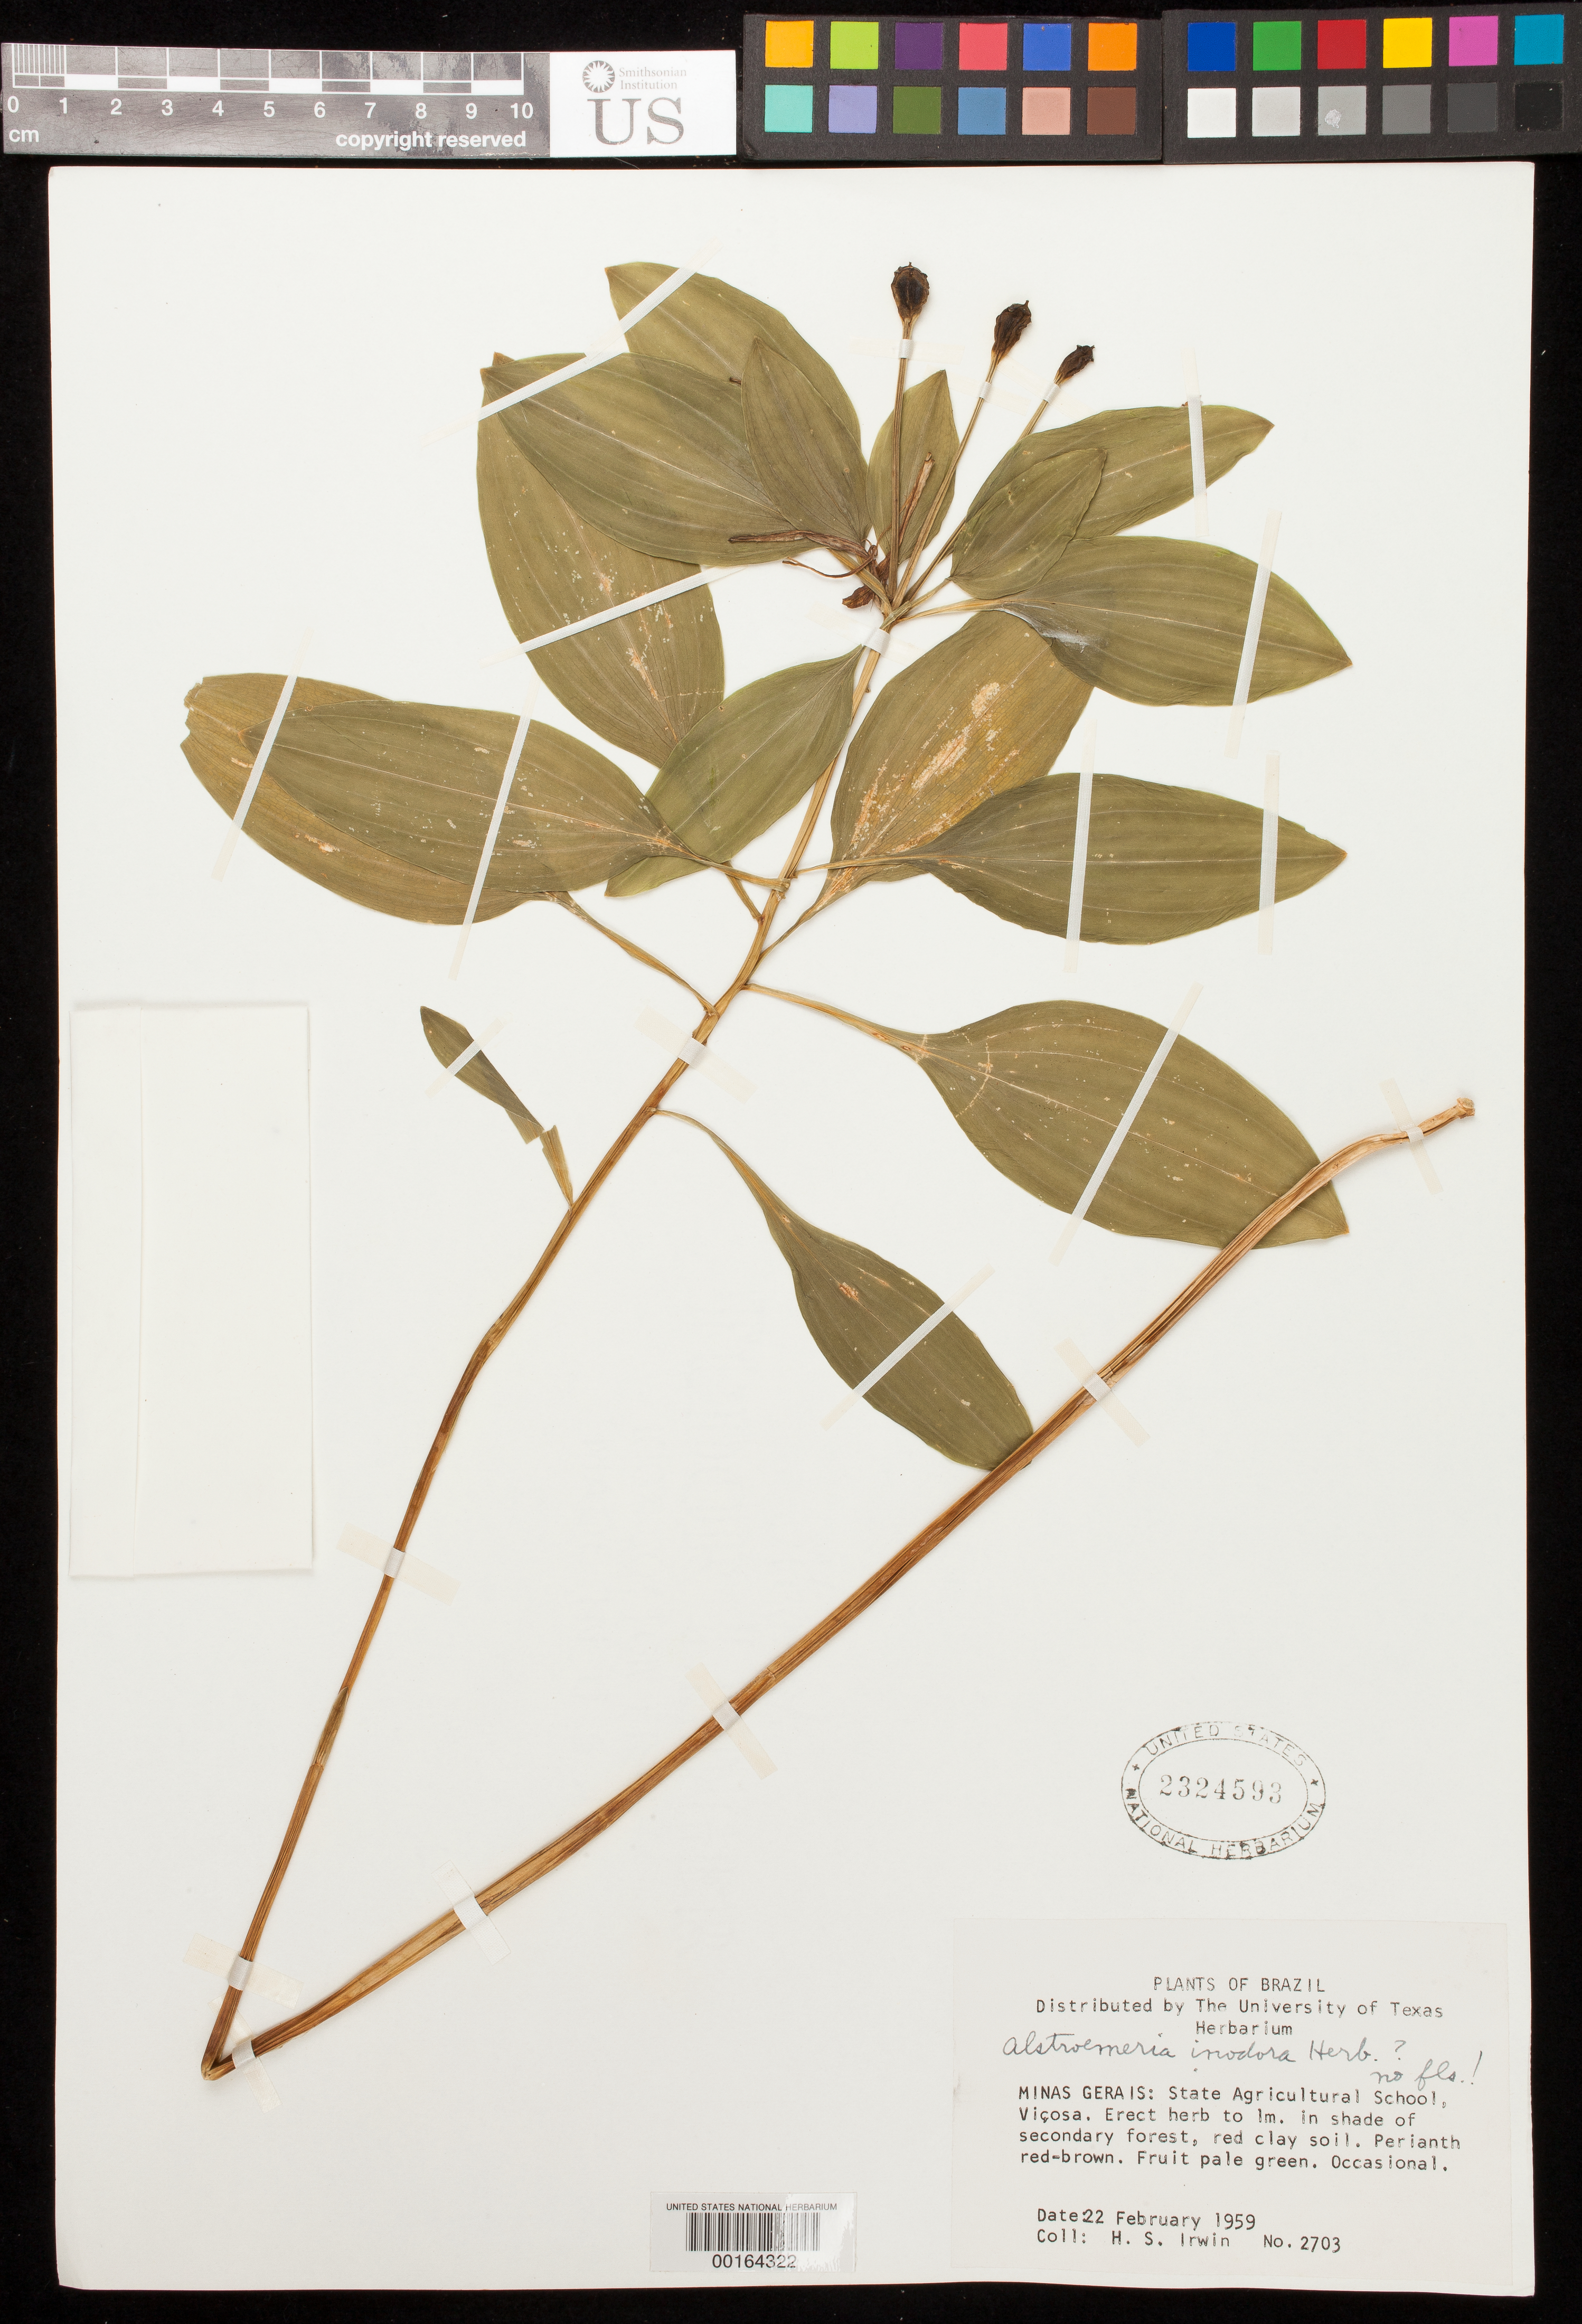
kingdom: Plantae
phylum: Tracheophyta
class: Liliopsida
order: Liliales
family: Alstroemeriaceae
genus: Alstroemeria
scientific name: Alstroemeria inodora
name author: Herb.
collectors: H. Irwin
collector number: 2703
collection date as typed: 22 Feb 1959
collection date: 1959-02-22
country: Brazil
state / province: Minas Gerais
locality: Vicosa; state agricultural school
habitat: In shade of secondary forest, red clay soil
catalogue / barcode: US 2324593